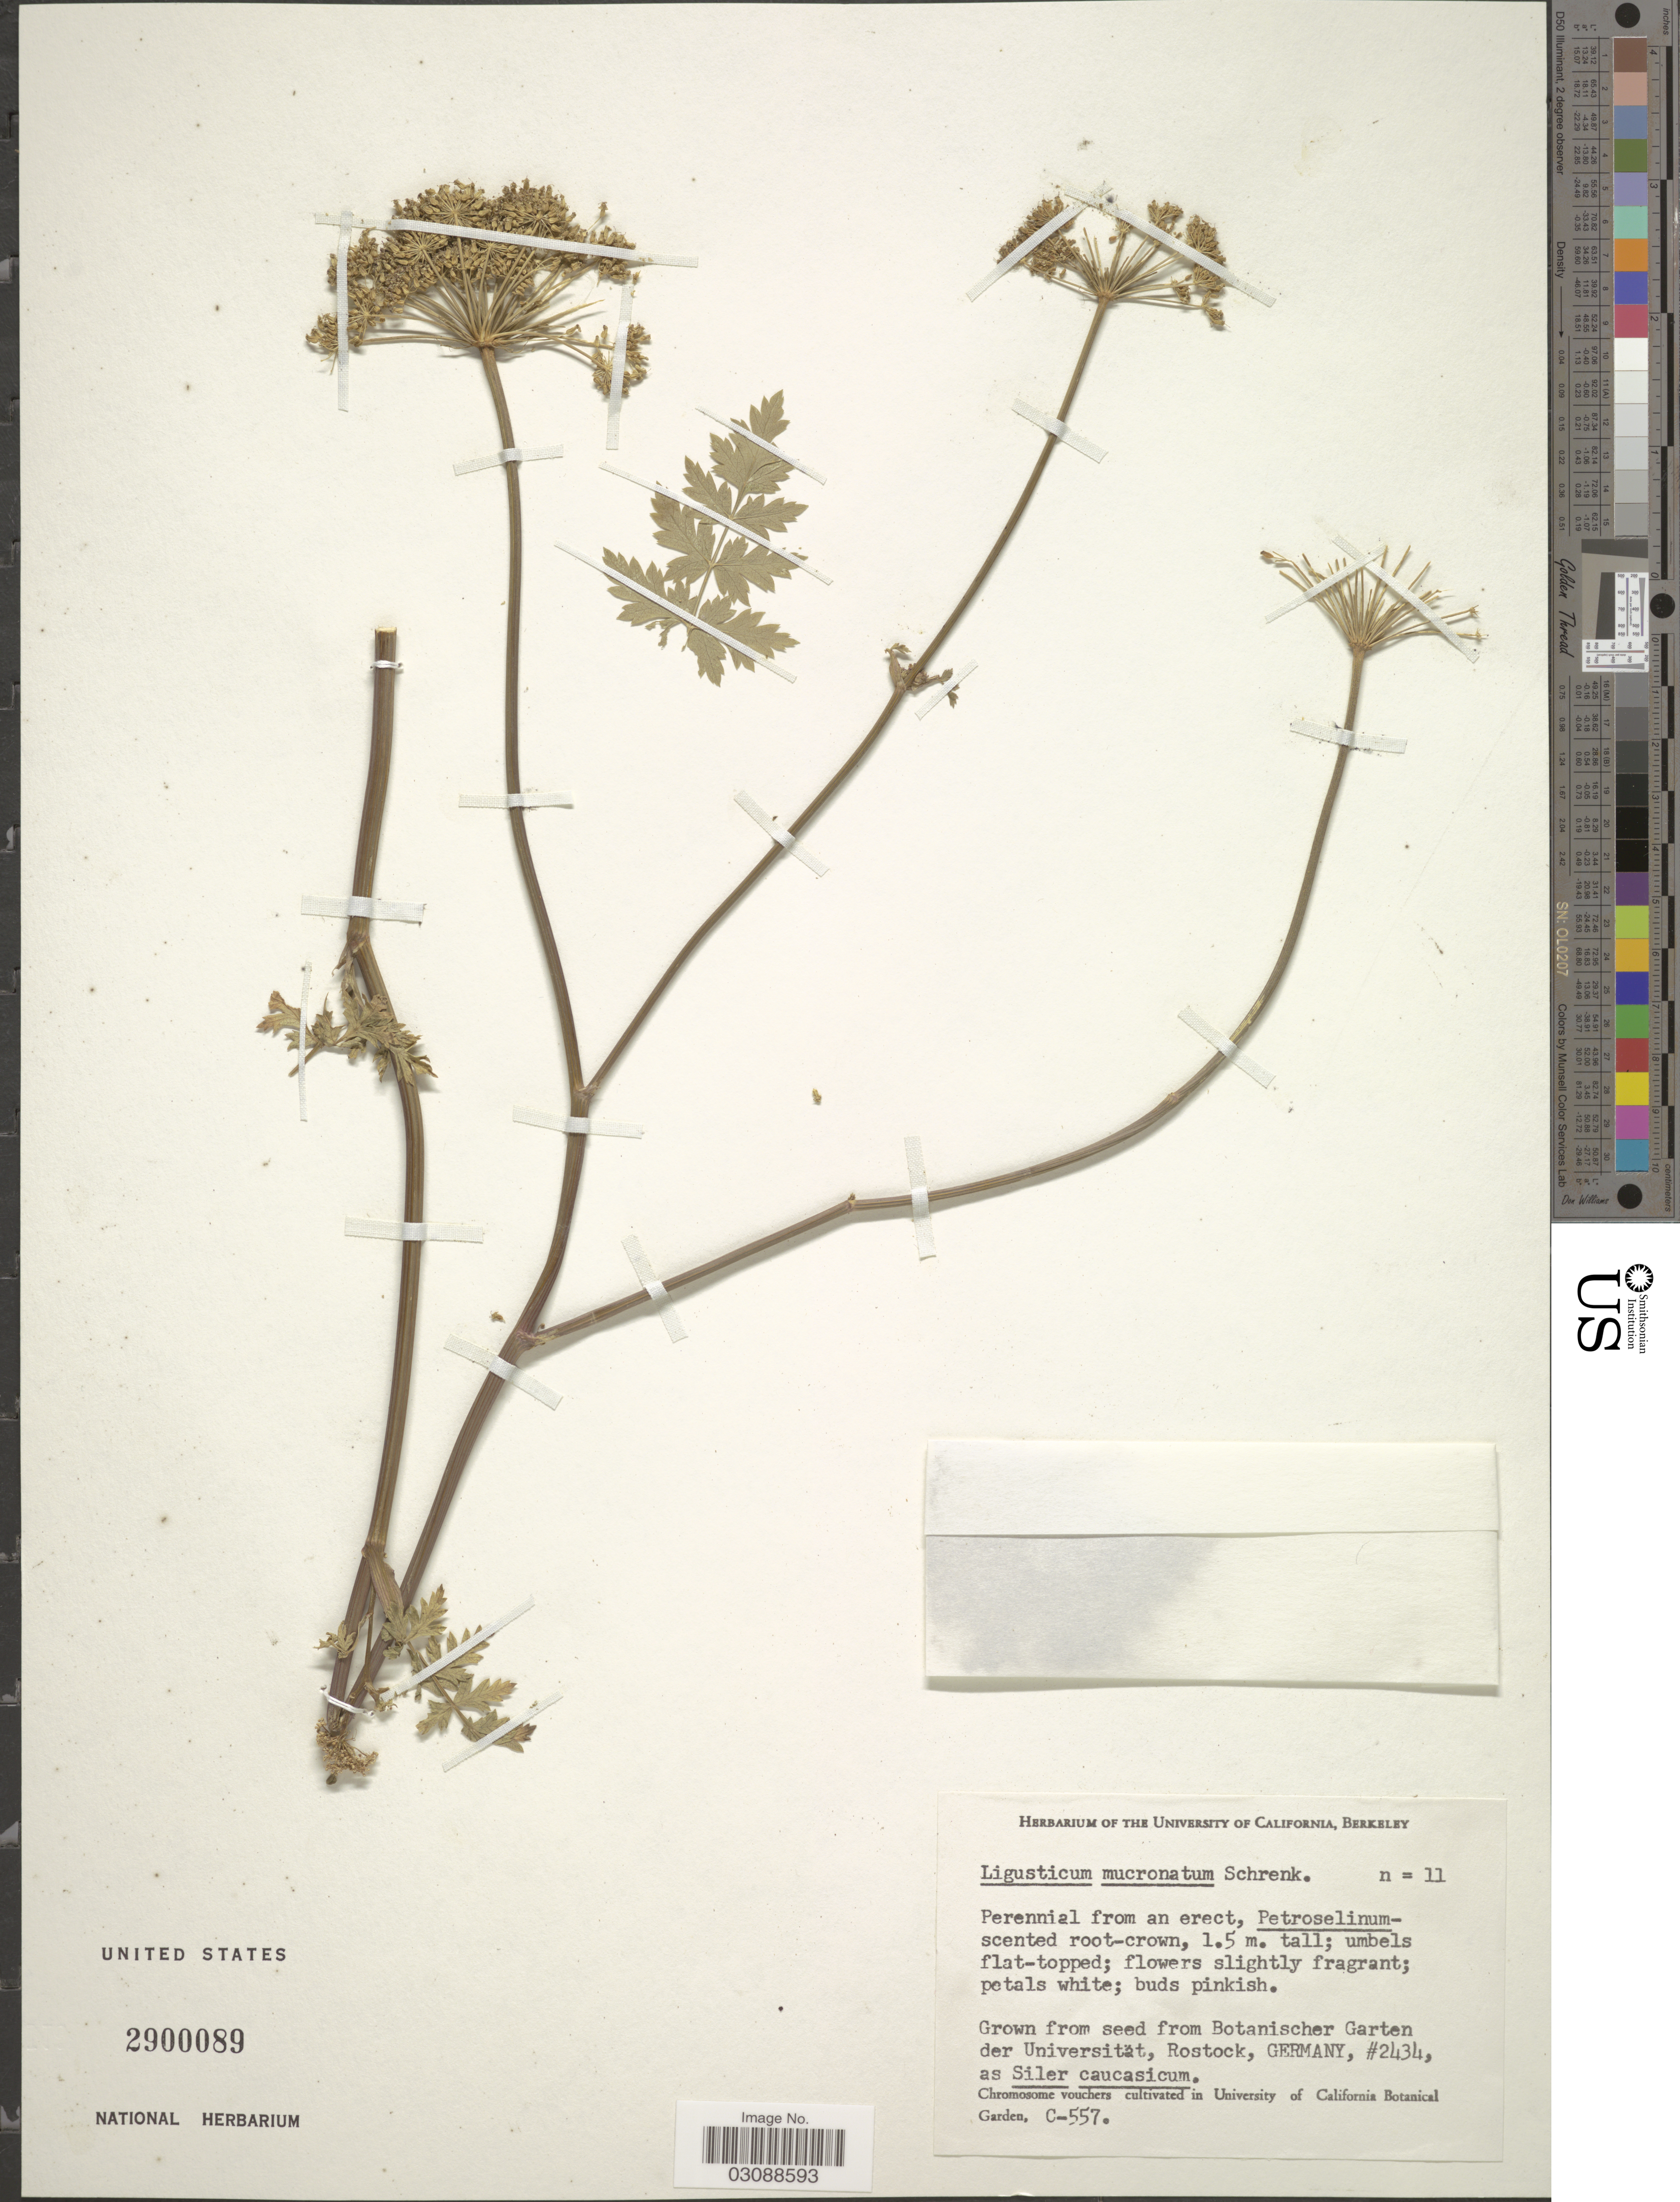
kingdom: Plantae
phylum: Tracheophyta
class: Magnoliopsida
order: Apiales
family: Apiaceae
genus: Ligusticum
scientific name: Ligusticum mucronatum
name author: (Schrenk ex Fisch. & C.A. Mey.) Leute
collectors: University of California - Berkeley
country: United States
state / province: California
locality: Chromosome couchers cultivated in University of California Botanical Garden, C-557. Grown from seed from Botanischer Garten der Universitat, Rostock, Germany, #2434.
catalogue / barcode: US 2900089